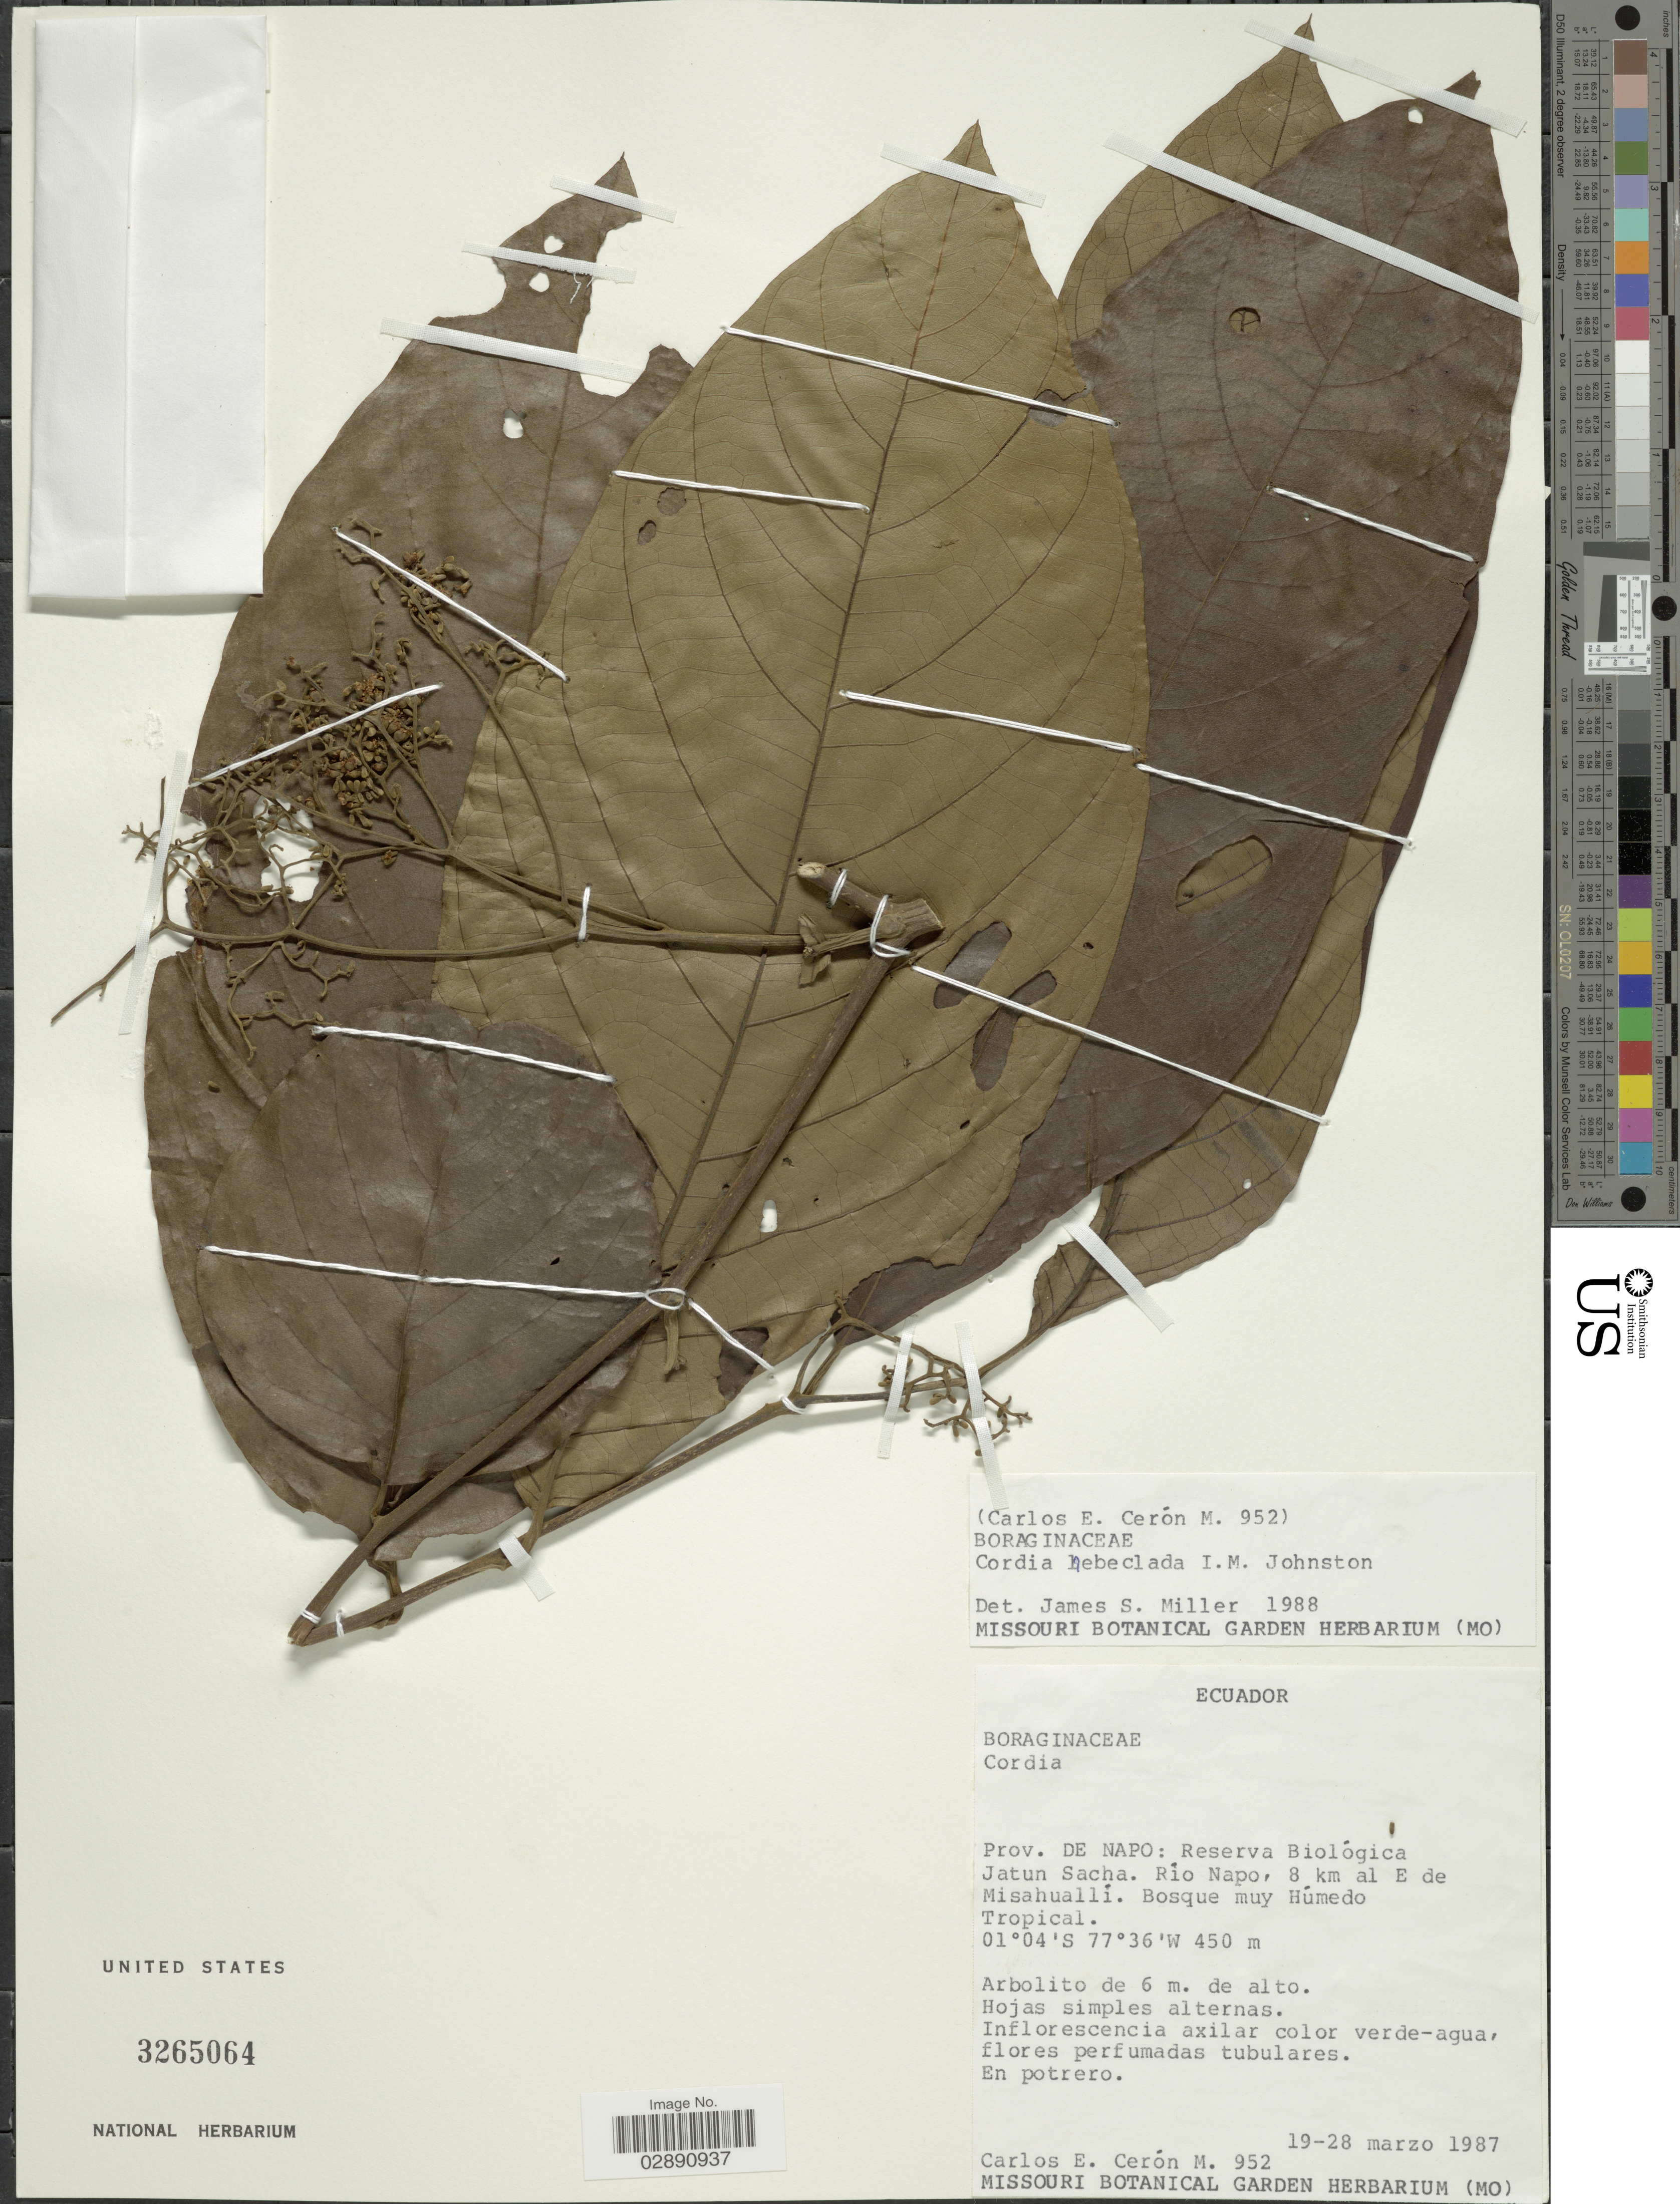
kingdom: Plantae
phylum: Tracheophyta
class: Magnoliopsida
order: Boraginales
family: Cordiaceae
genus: Cordia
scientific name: Cordia hebeclada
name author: I.M. Johnst.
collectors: C. E. Cerón M.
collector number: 952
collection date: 1987-03-19/1987-03-28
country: Ecuador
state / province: Napo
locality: Reserva Biológica Jatun Sacha. Río Napo, 8 km al E de Misahuallí.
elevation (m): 450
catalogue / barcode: US 3265064